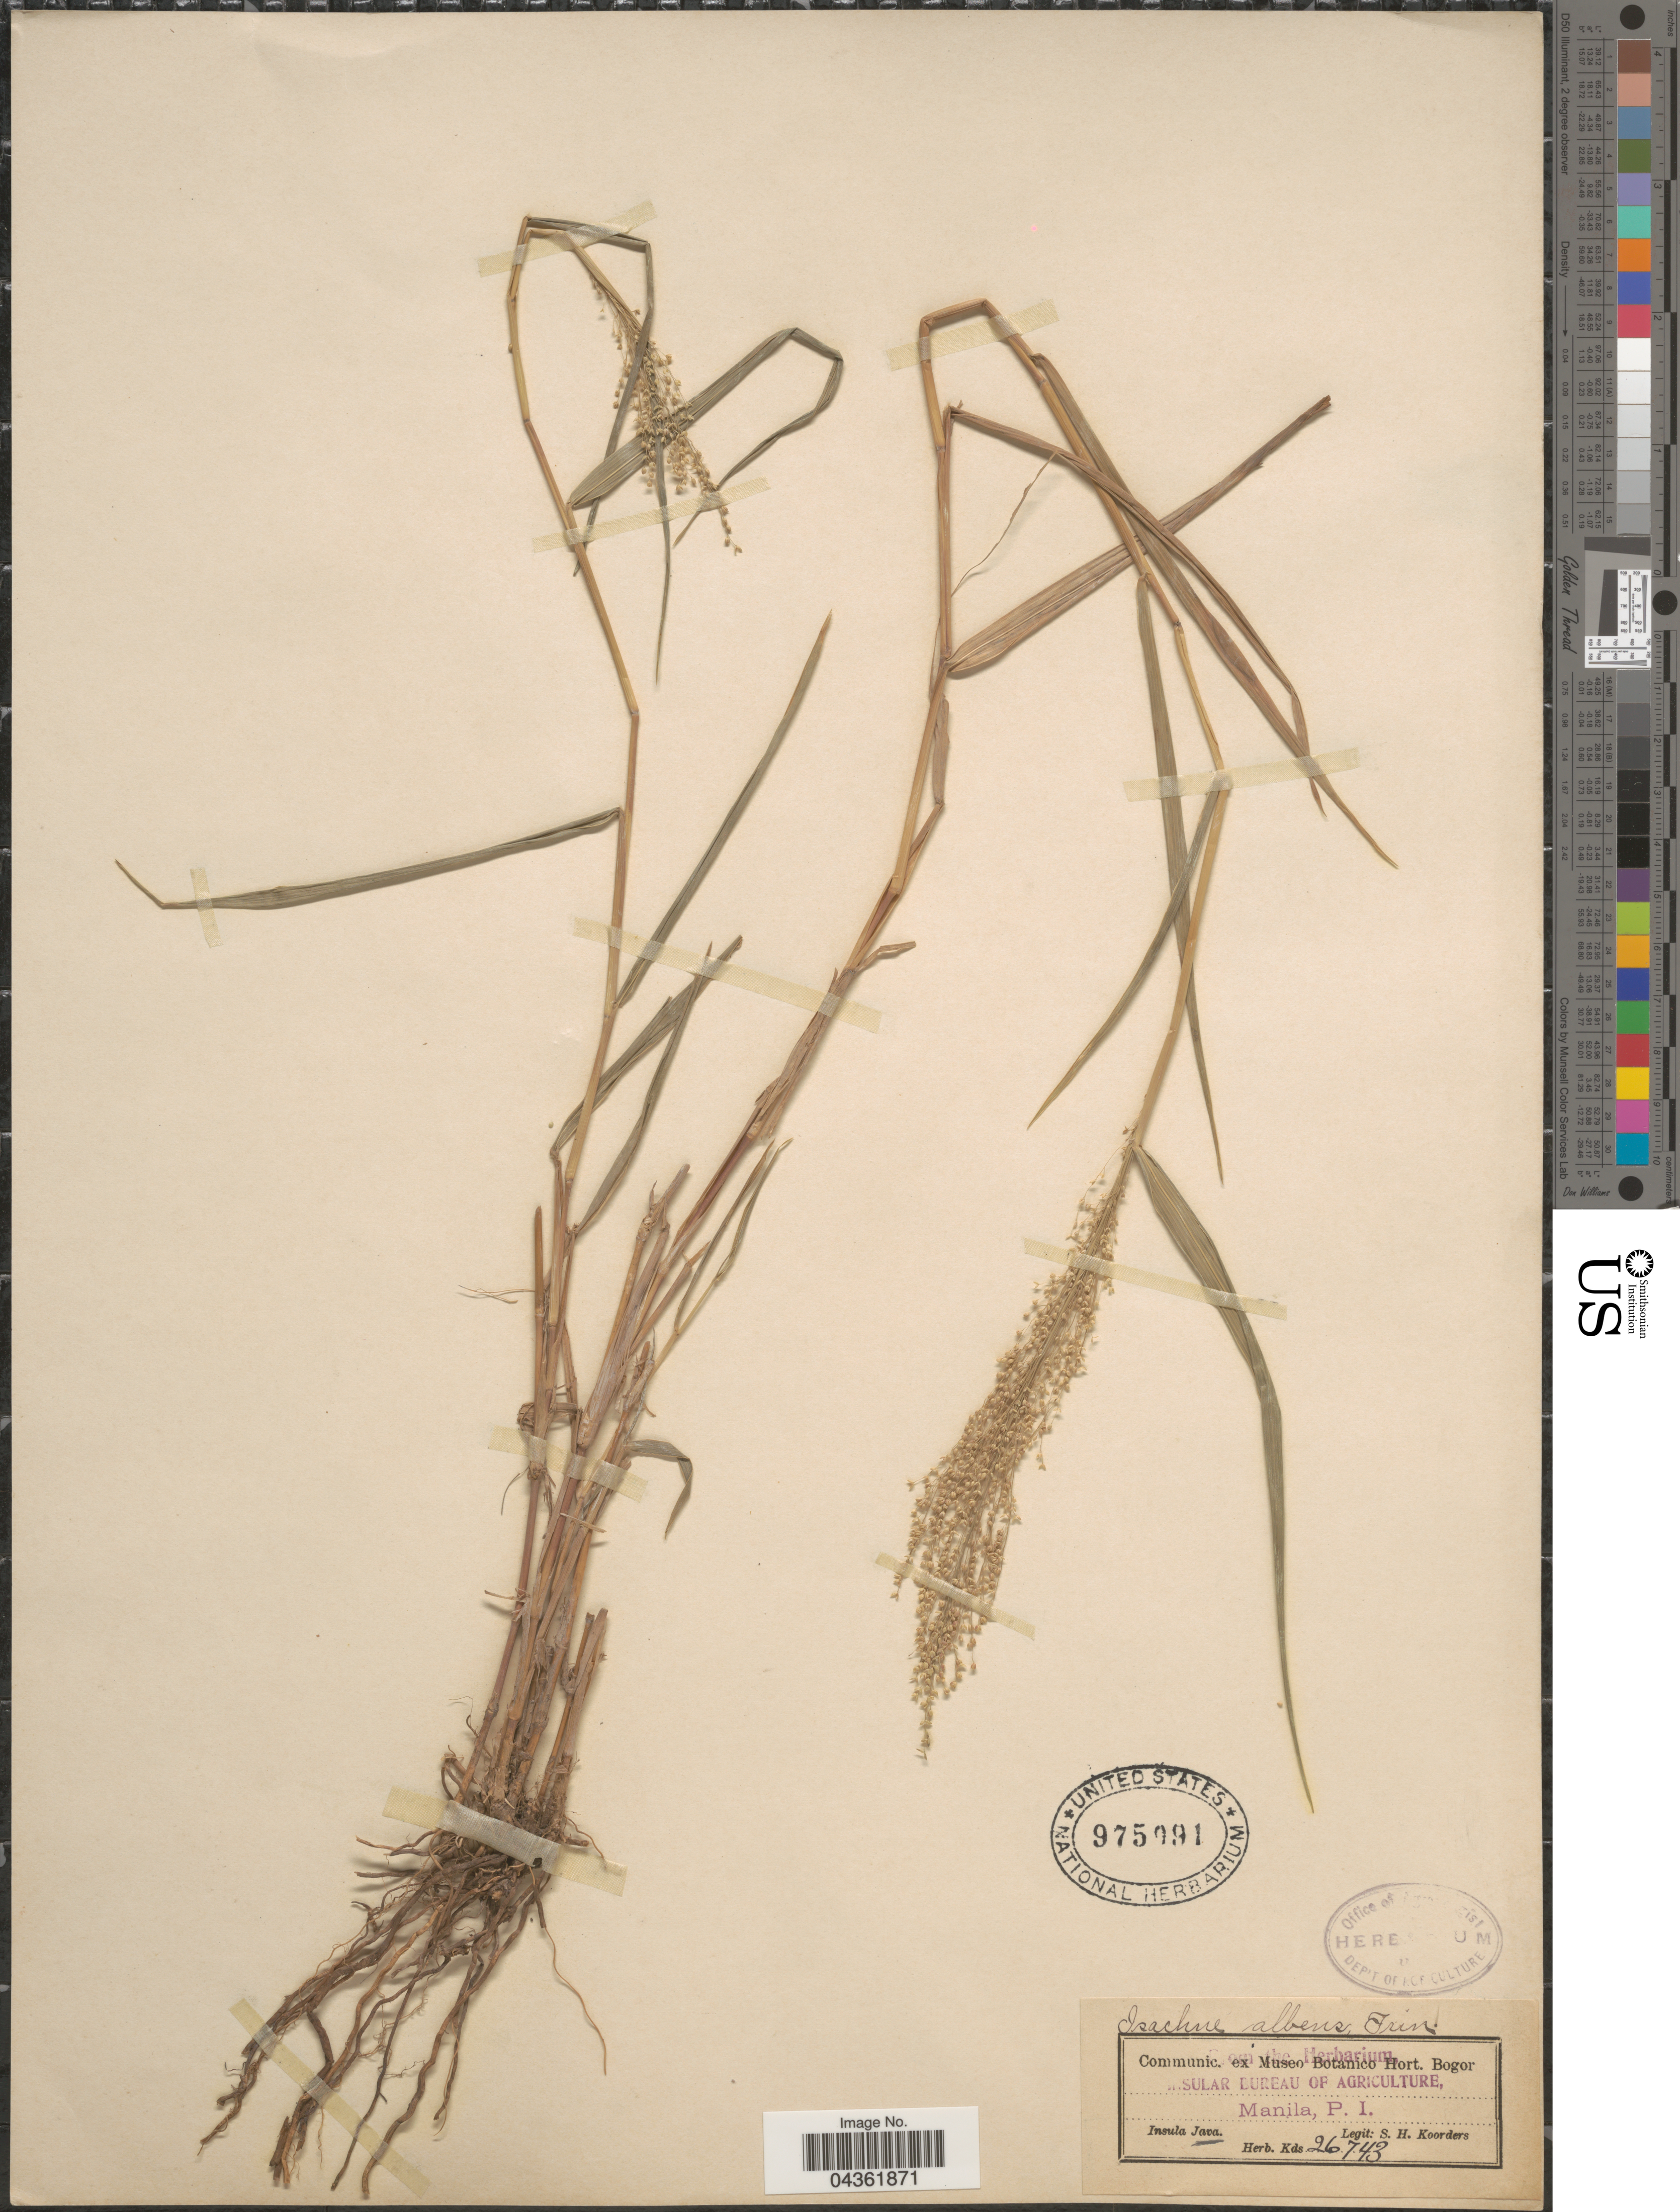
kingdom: Plantae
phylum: Tracheophyta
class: Liliopsida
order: Poales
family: Poaceae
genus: Isachne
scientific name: Isachne albens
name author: Trin.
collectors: S. H. Koorders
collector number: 26743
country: Indonesia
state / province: Java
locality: Insula Java.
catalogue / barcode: US 975091